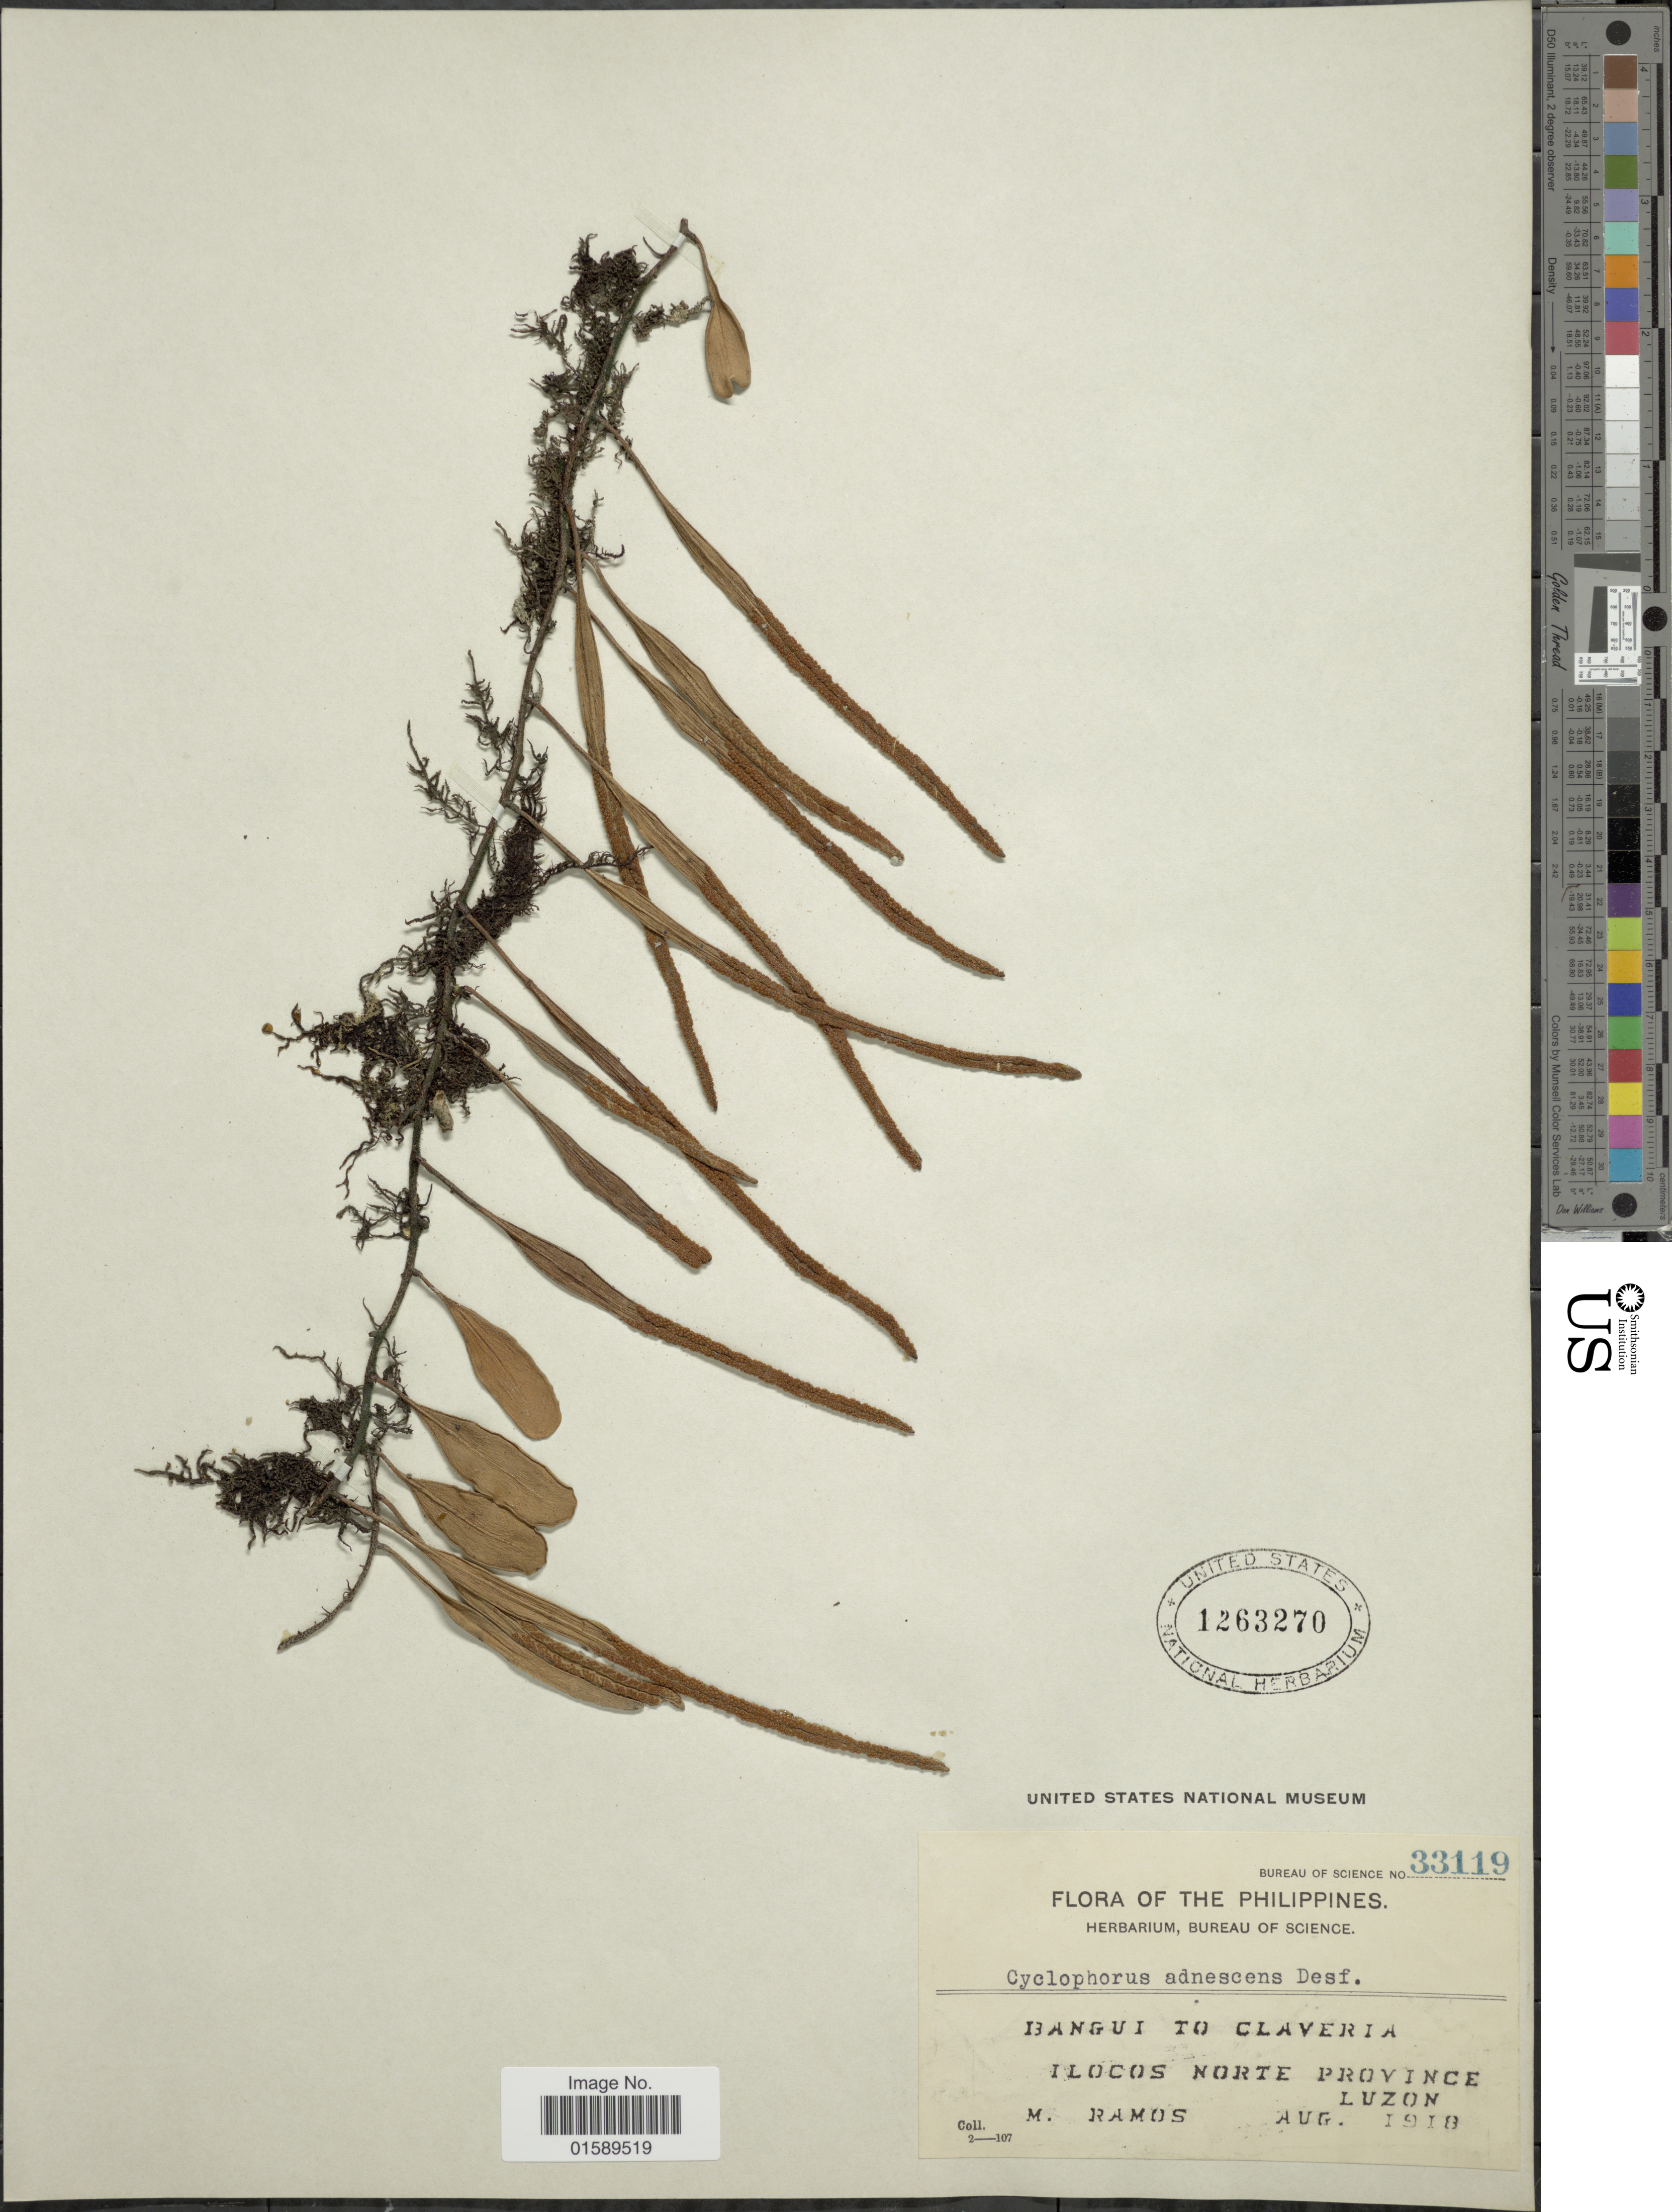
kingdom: Plantae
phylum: Tracheophyta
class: Polypodiopsida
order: Polypodiales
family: Polypodiaceae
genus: Pyrrosia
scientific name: Pyrrosia lanceolata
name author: (L.) Farw.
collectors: M. Ramos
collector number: Bureau of science 33119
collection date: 1918-08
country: Philippines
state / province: Ilocos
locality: Bangui to Claveria, Ilocos Norte Province, Luzon.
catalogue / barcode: US 1263270